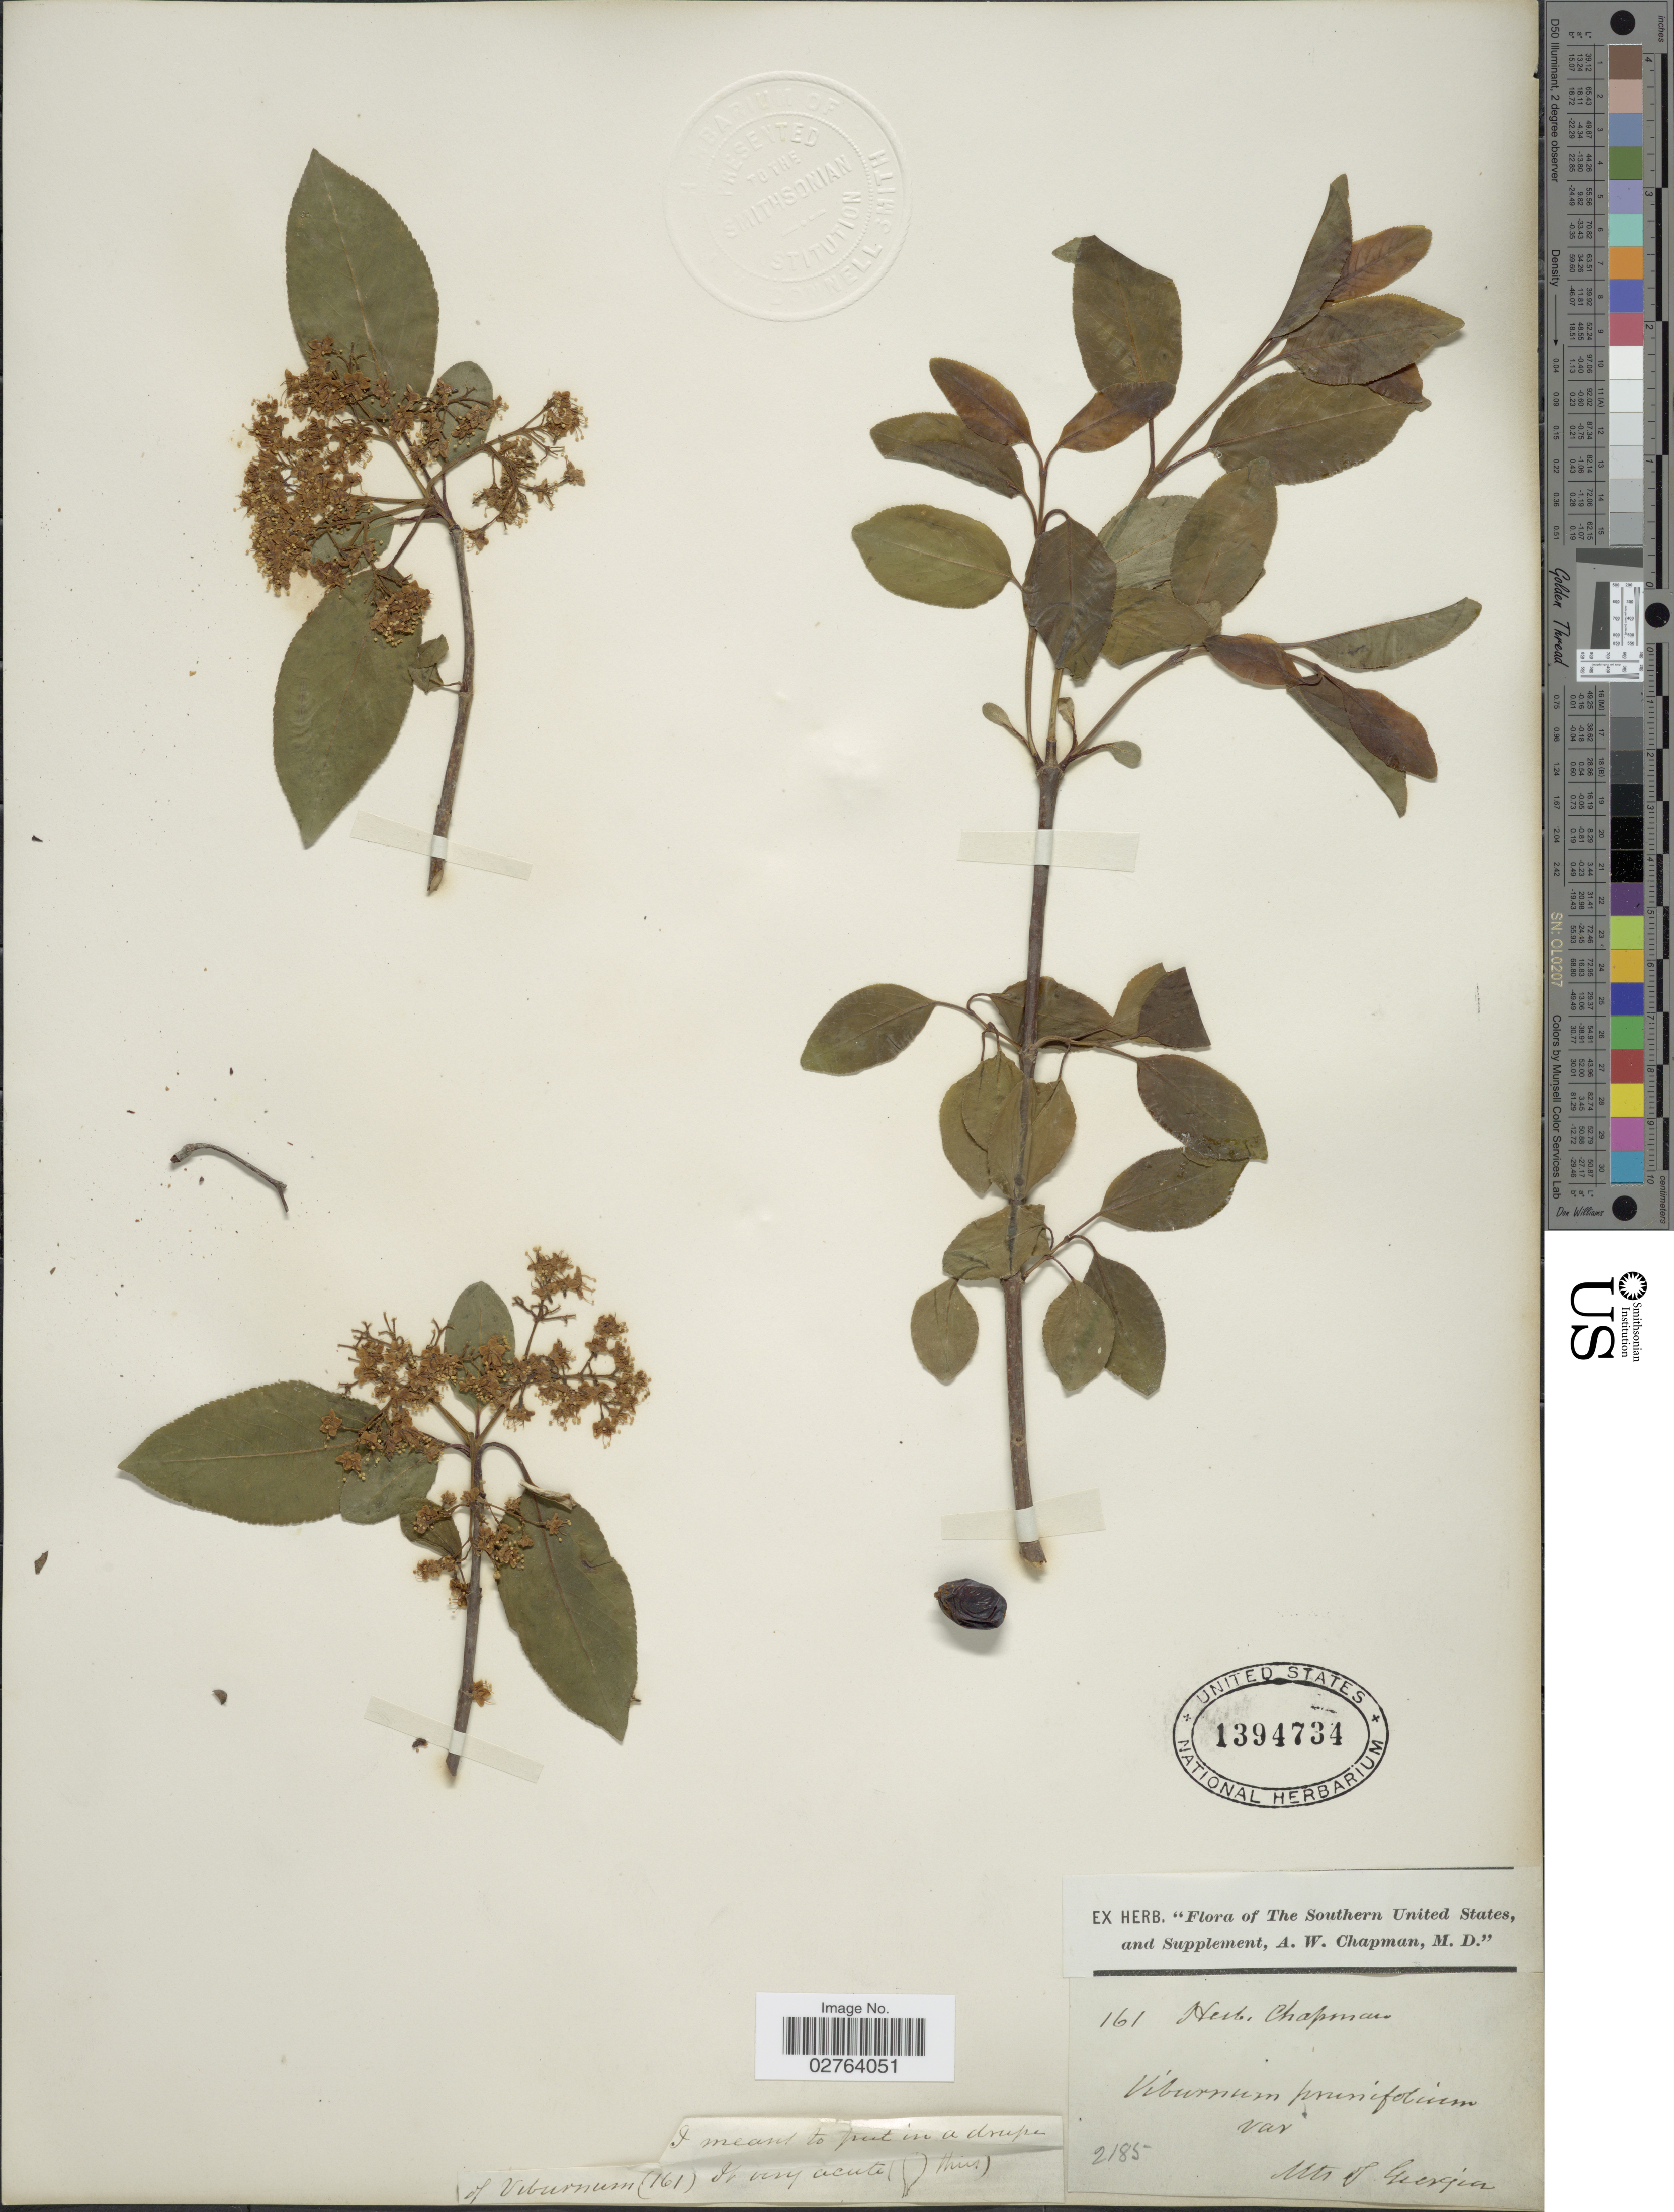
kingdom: Plantae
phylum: Tracheophyta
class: Magnoliopsida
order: Dipsacales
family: Viburnaceae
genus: Viburnum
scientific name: Viburnum prunifolium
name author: L.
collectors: A. W. Chapman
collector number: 161/2185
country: United States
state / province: Georgia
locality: The Southern United States, and Supplement. Mts. of Georgia.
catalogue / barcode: US 1394734